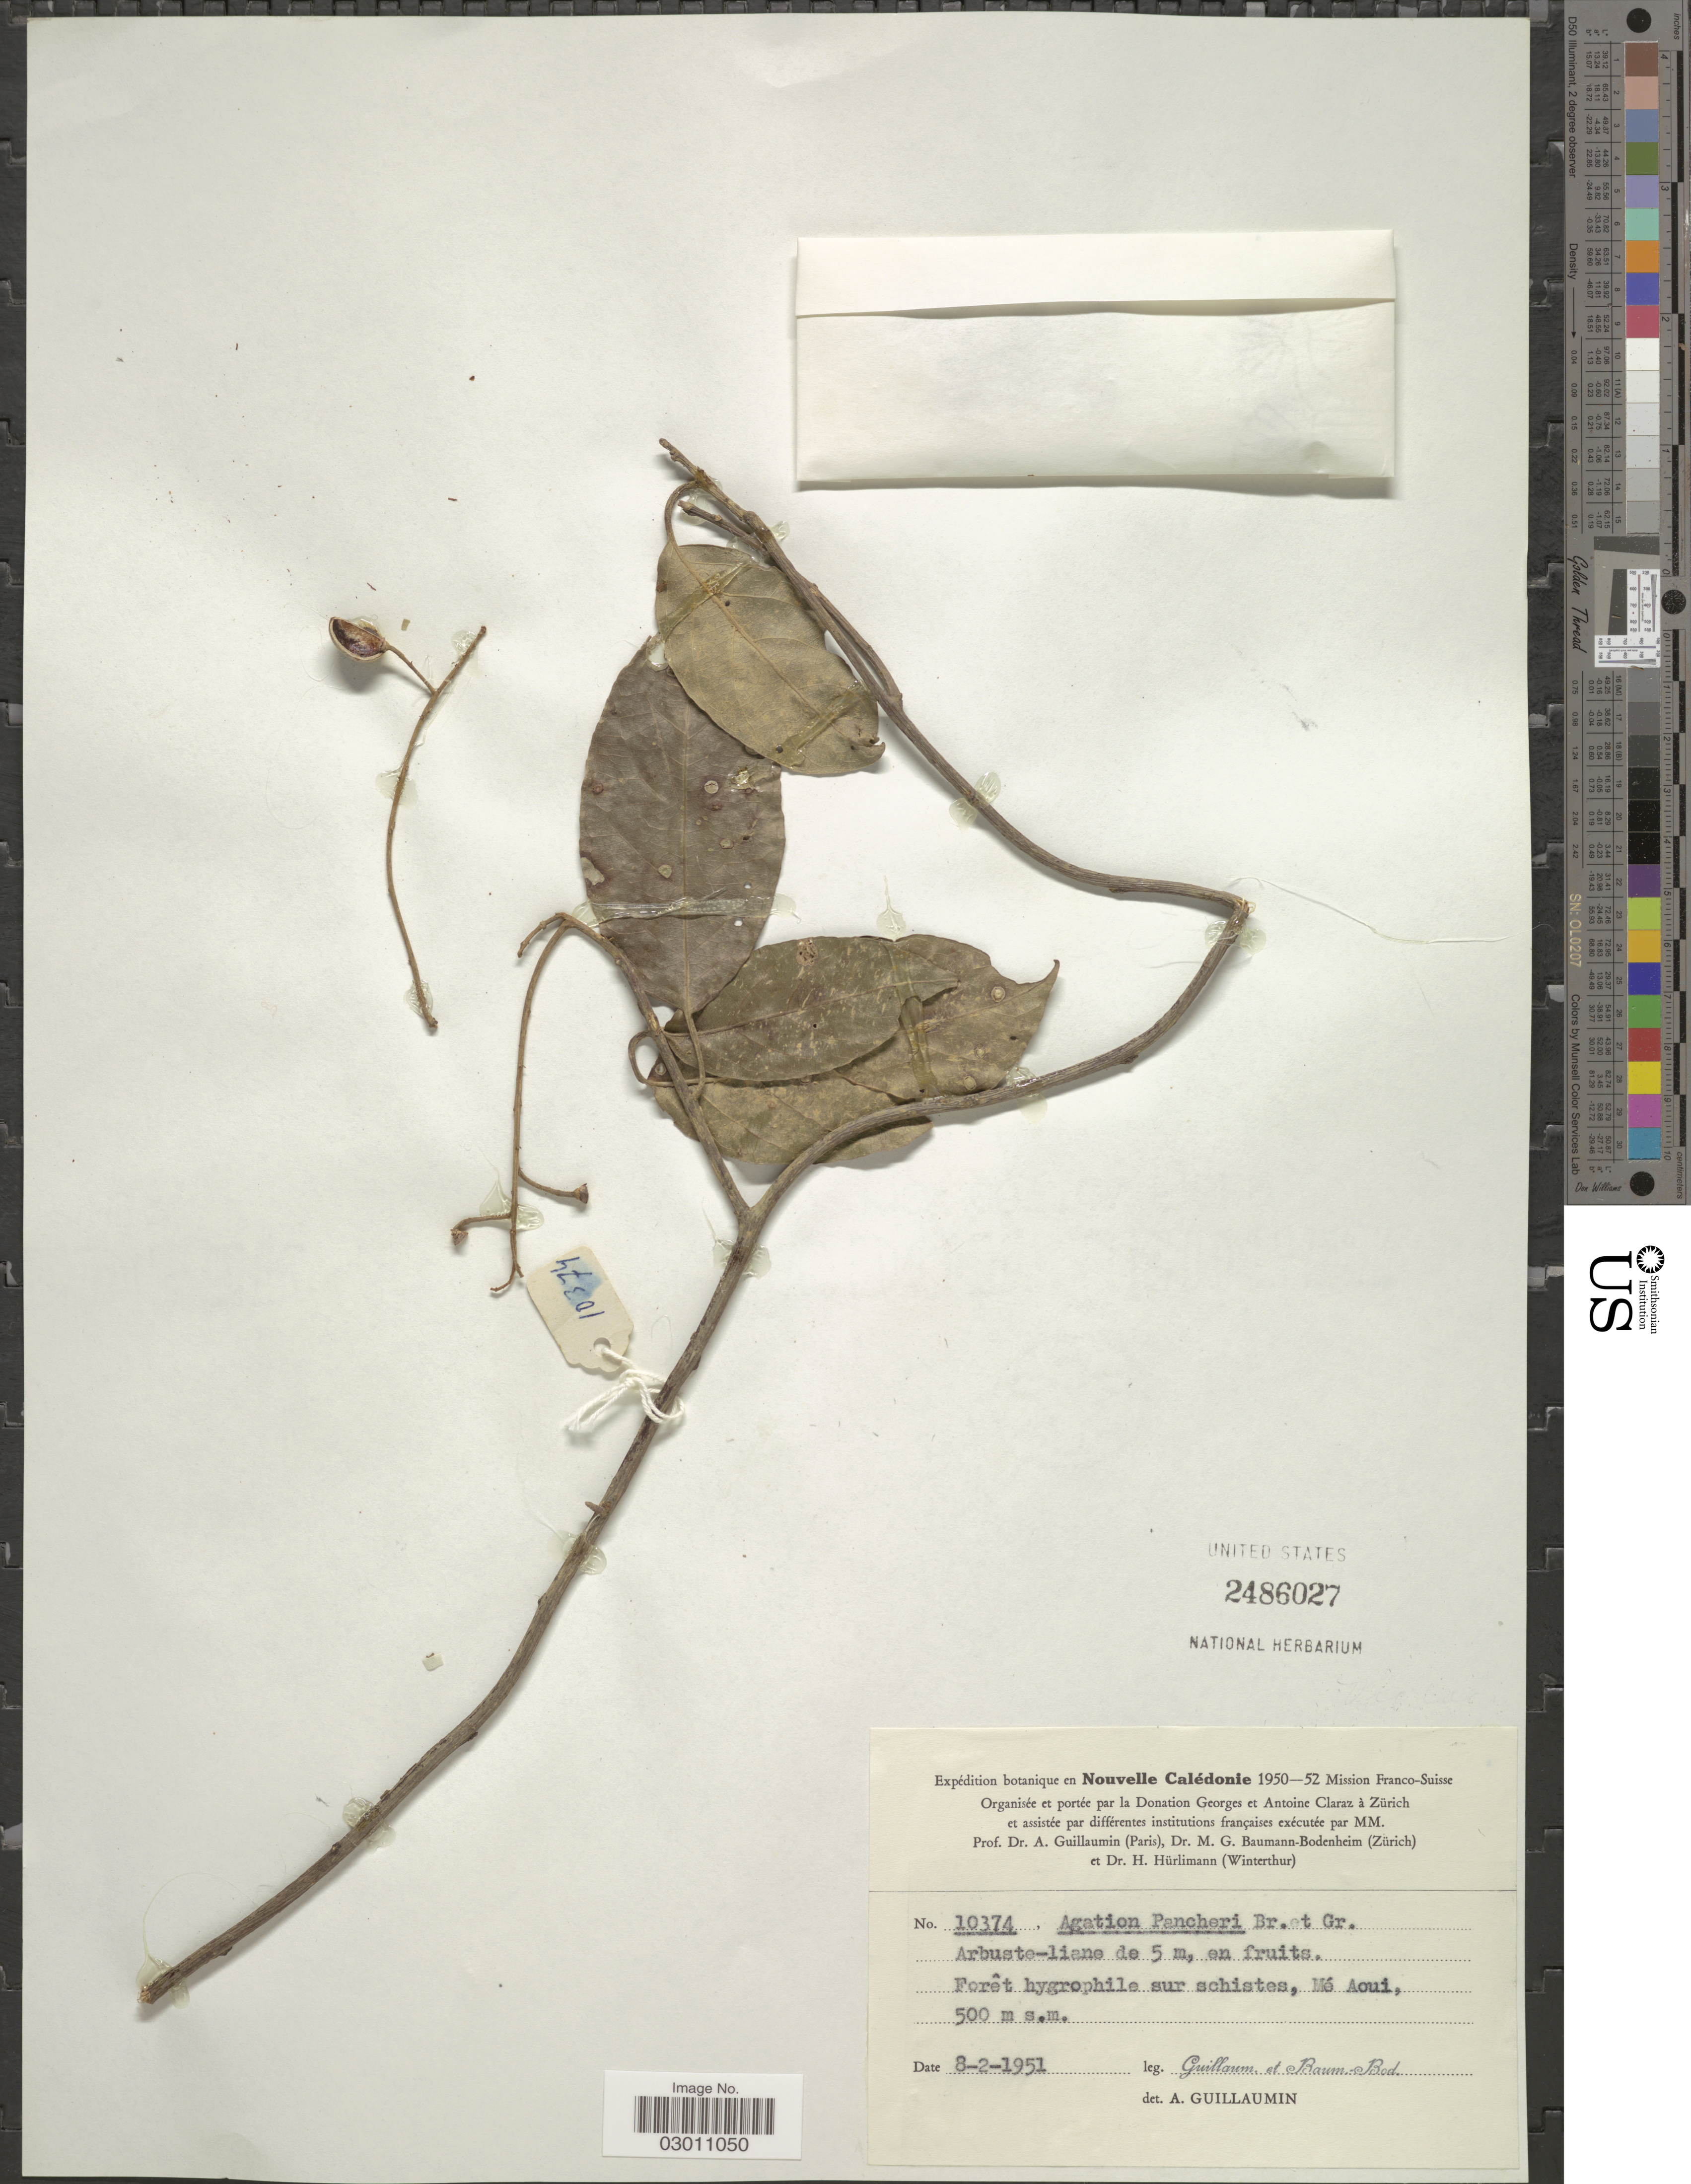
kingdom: Plantae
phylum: Tracheophyta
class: Magnoliopsida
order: Malpighiales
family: Violaceae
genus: Agatea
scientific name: Agatea pancheri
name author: (Brongn.) K. Schum. ex Melch.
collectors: A. Guillaumin & M. G. Baumann-Bodenheim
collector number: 10374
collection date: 1951-02-08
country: New Caledonia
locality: Nouvelle Calédonie. Forêt hygrophile sur schistes, Mé Aoui.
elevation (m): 500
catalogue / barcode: US 2486027